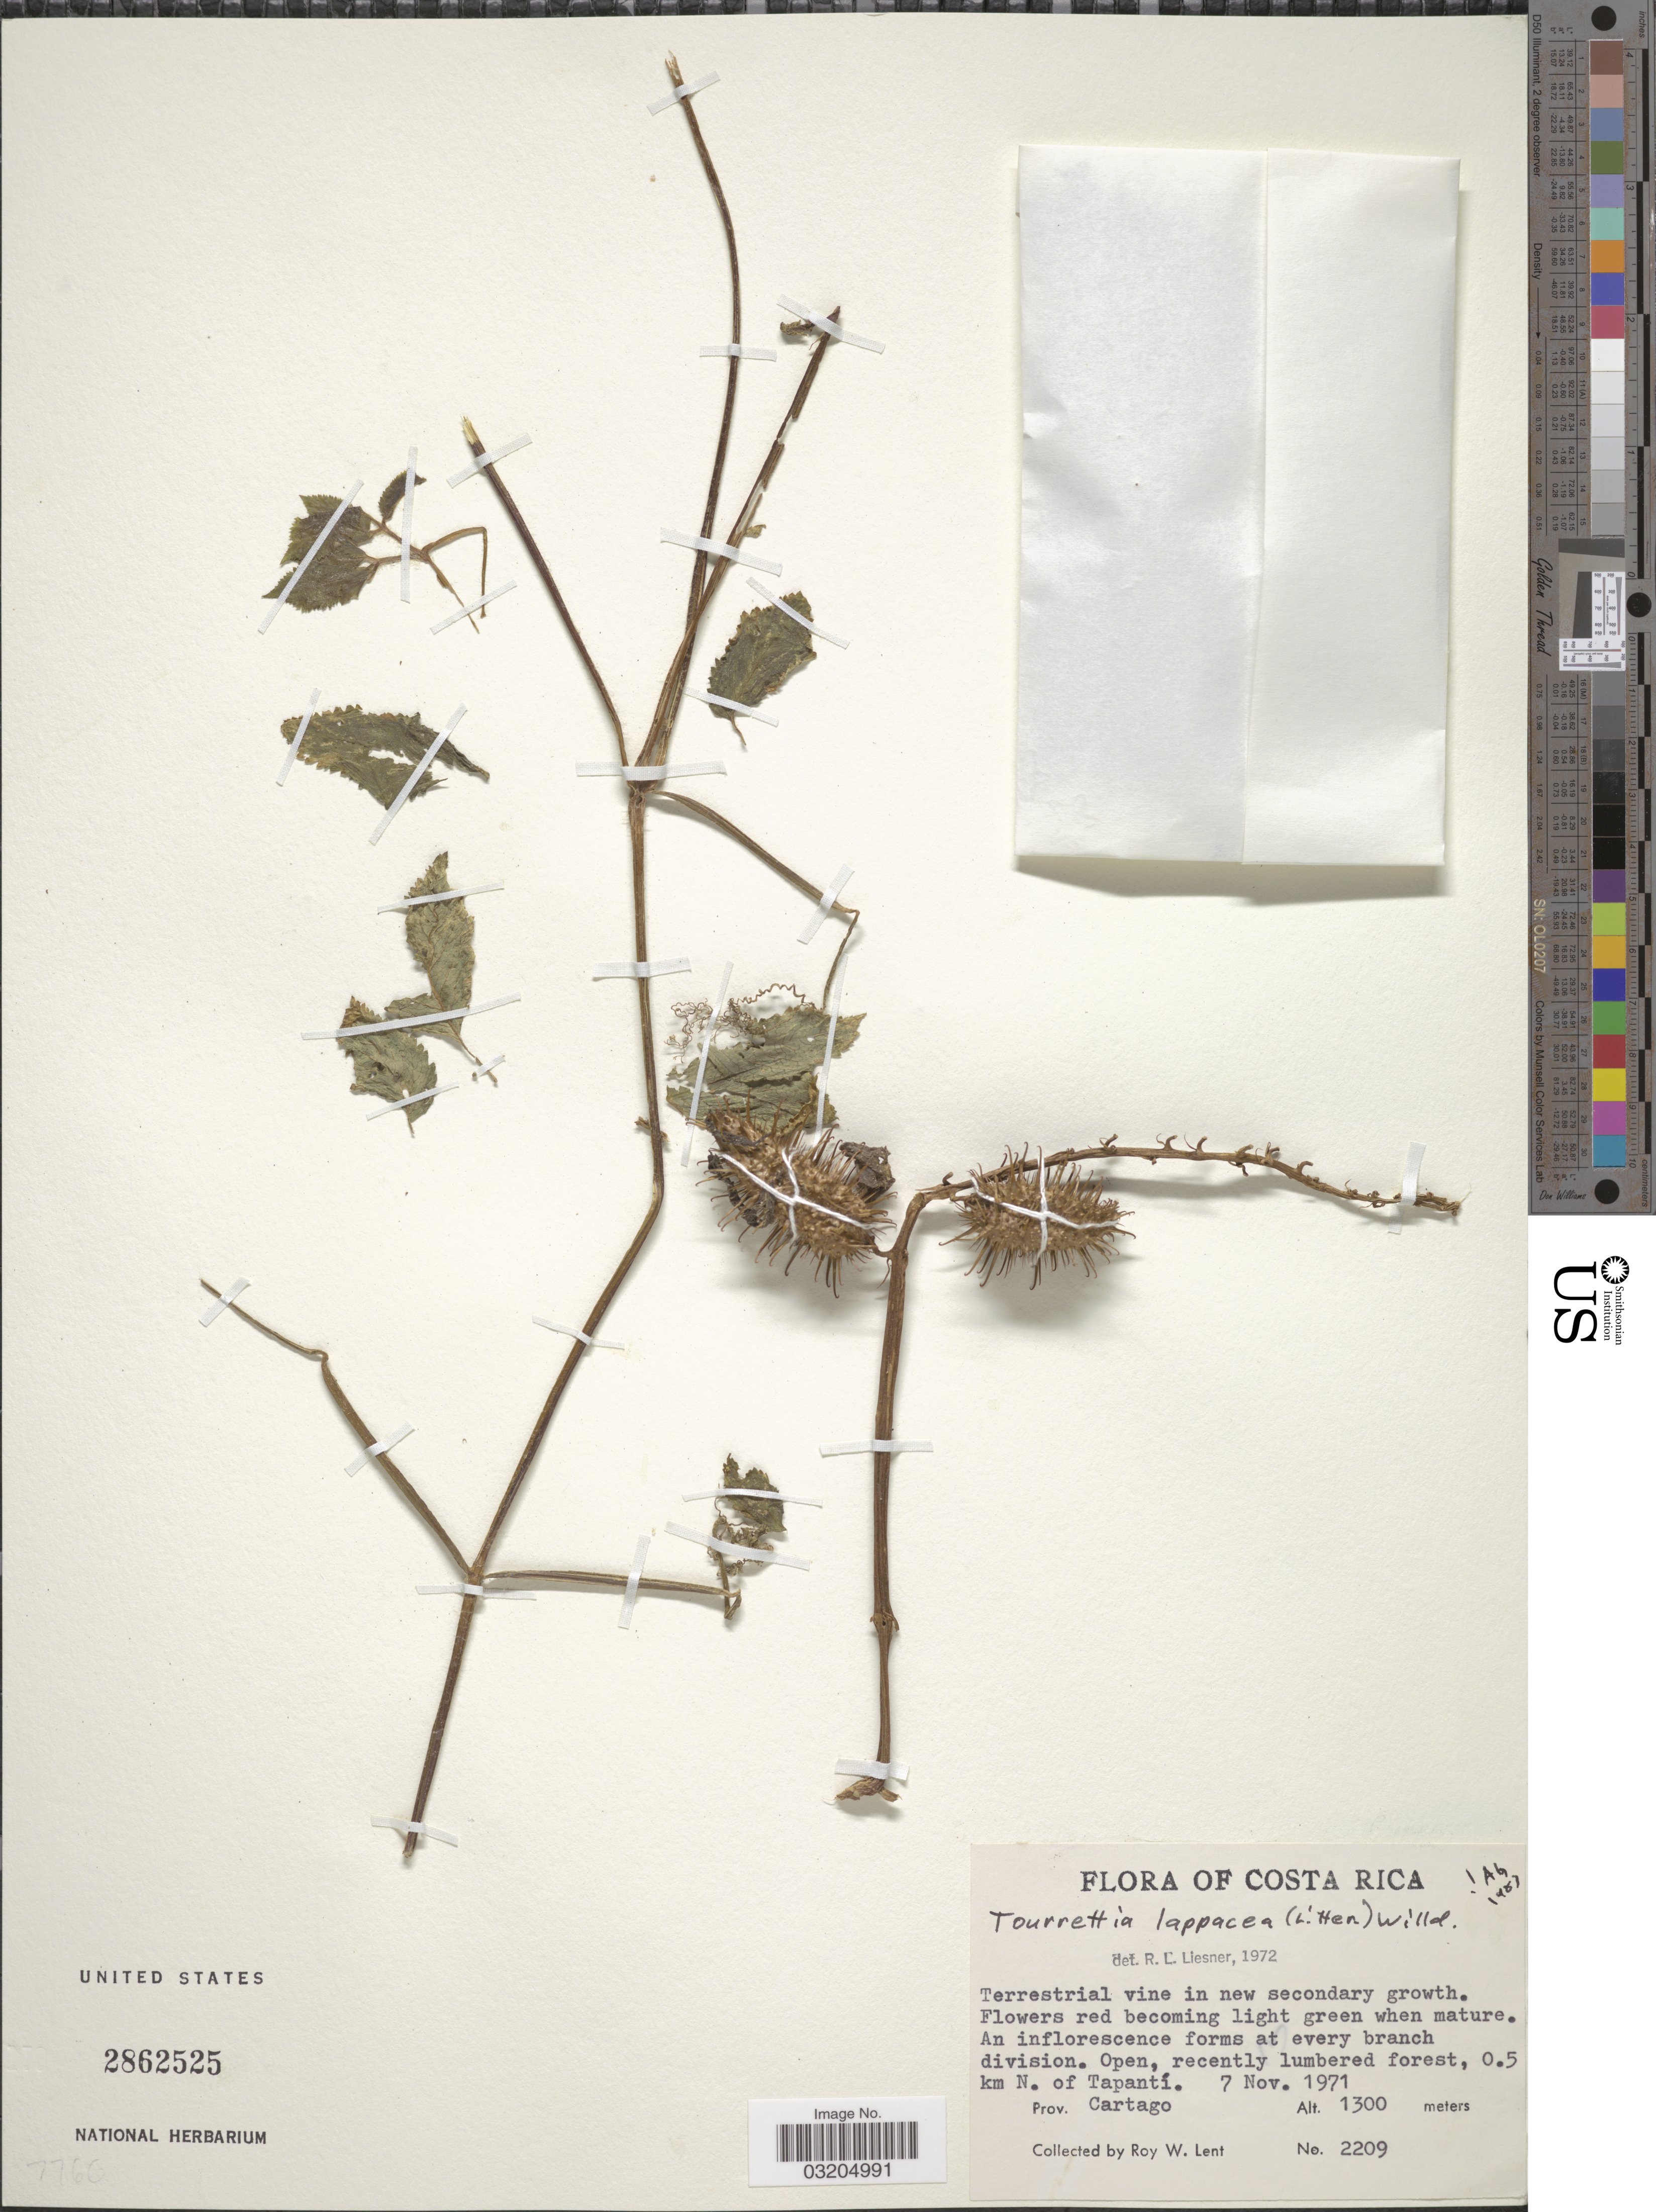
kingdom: Plantae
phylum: Tracheophyta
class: Magnoliopsida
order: Lamiales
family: Bignoniaceae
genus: Tourrettia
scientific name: Tourrettia lappacea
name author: (L'Hér.) Willd.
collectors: R. W. Lent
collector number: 2209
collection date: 1971-11-07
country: Costa Rica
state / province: Cartago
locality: Open, recently lumbered forest, 0.5 km N. of Tapantí.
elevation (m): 1300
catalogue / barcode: US 2862525